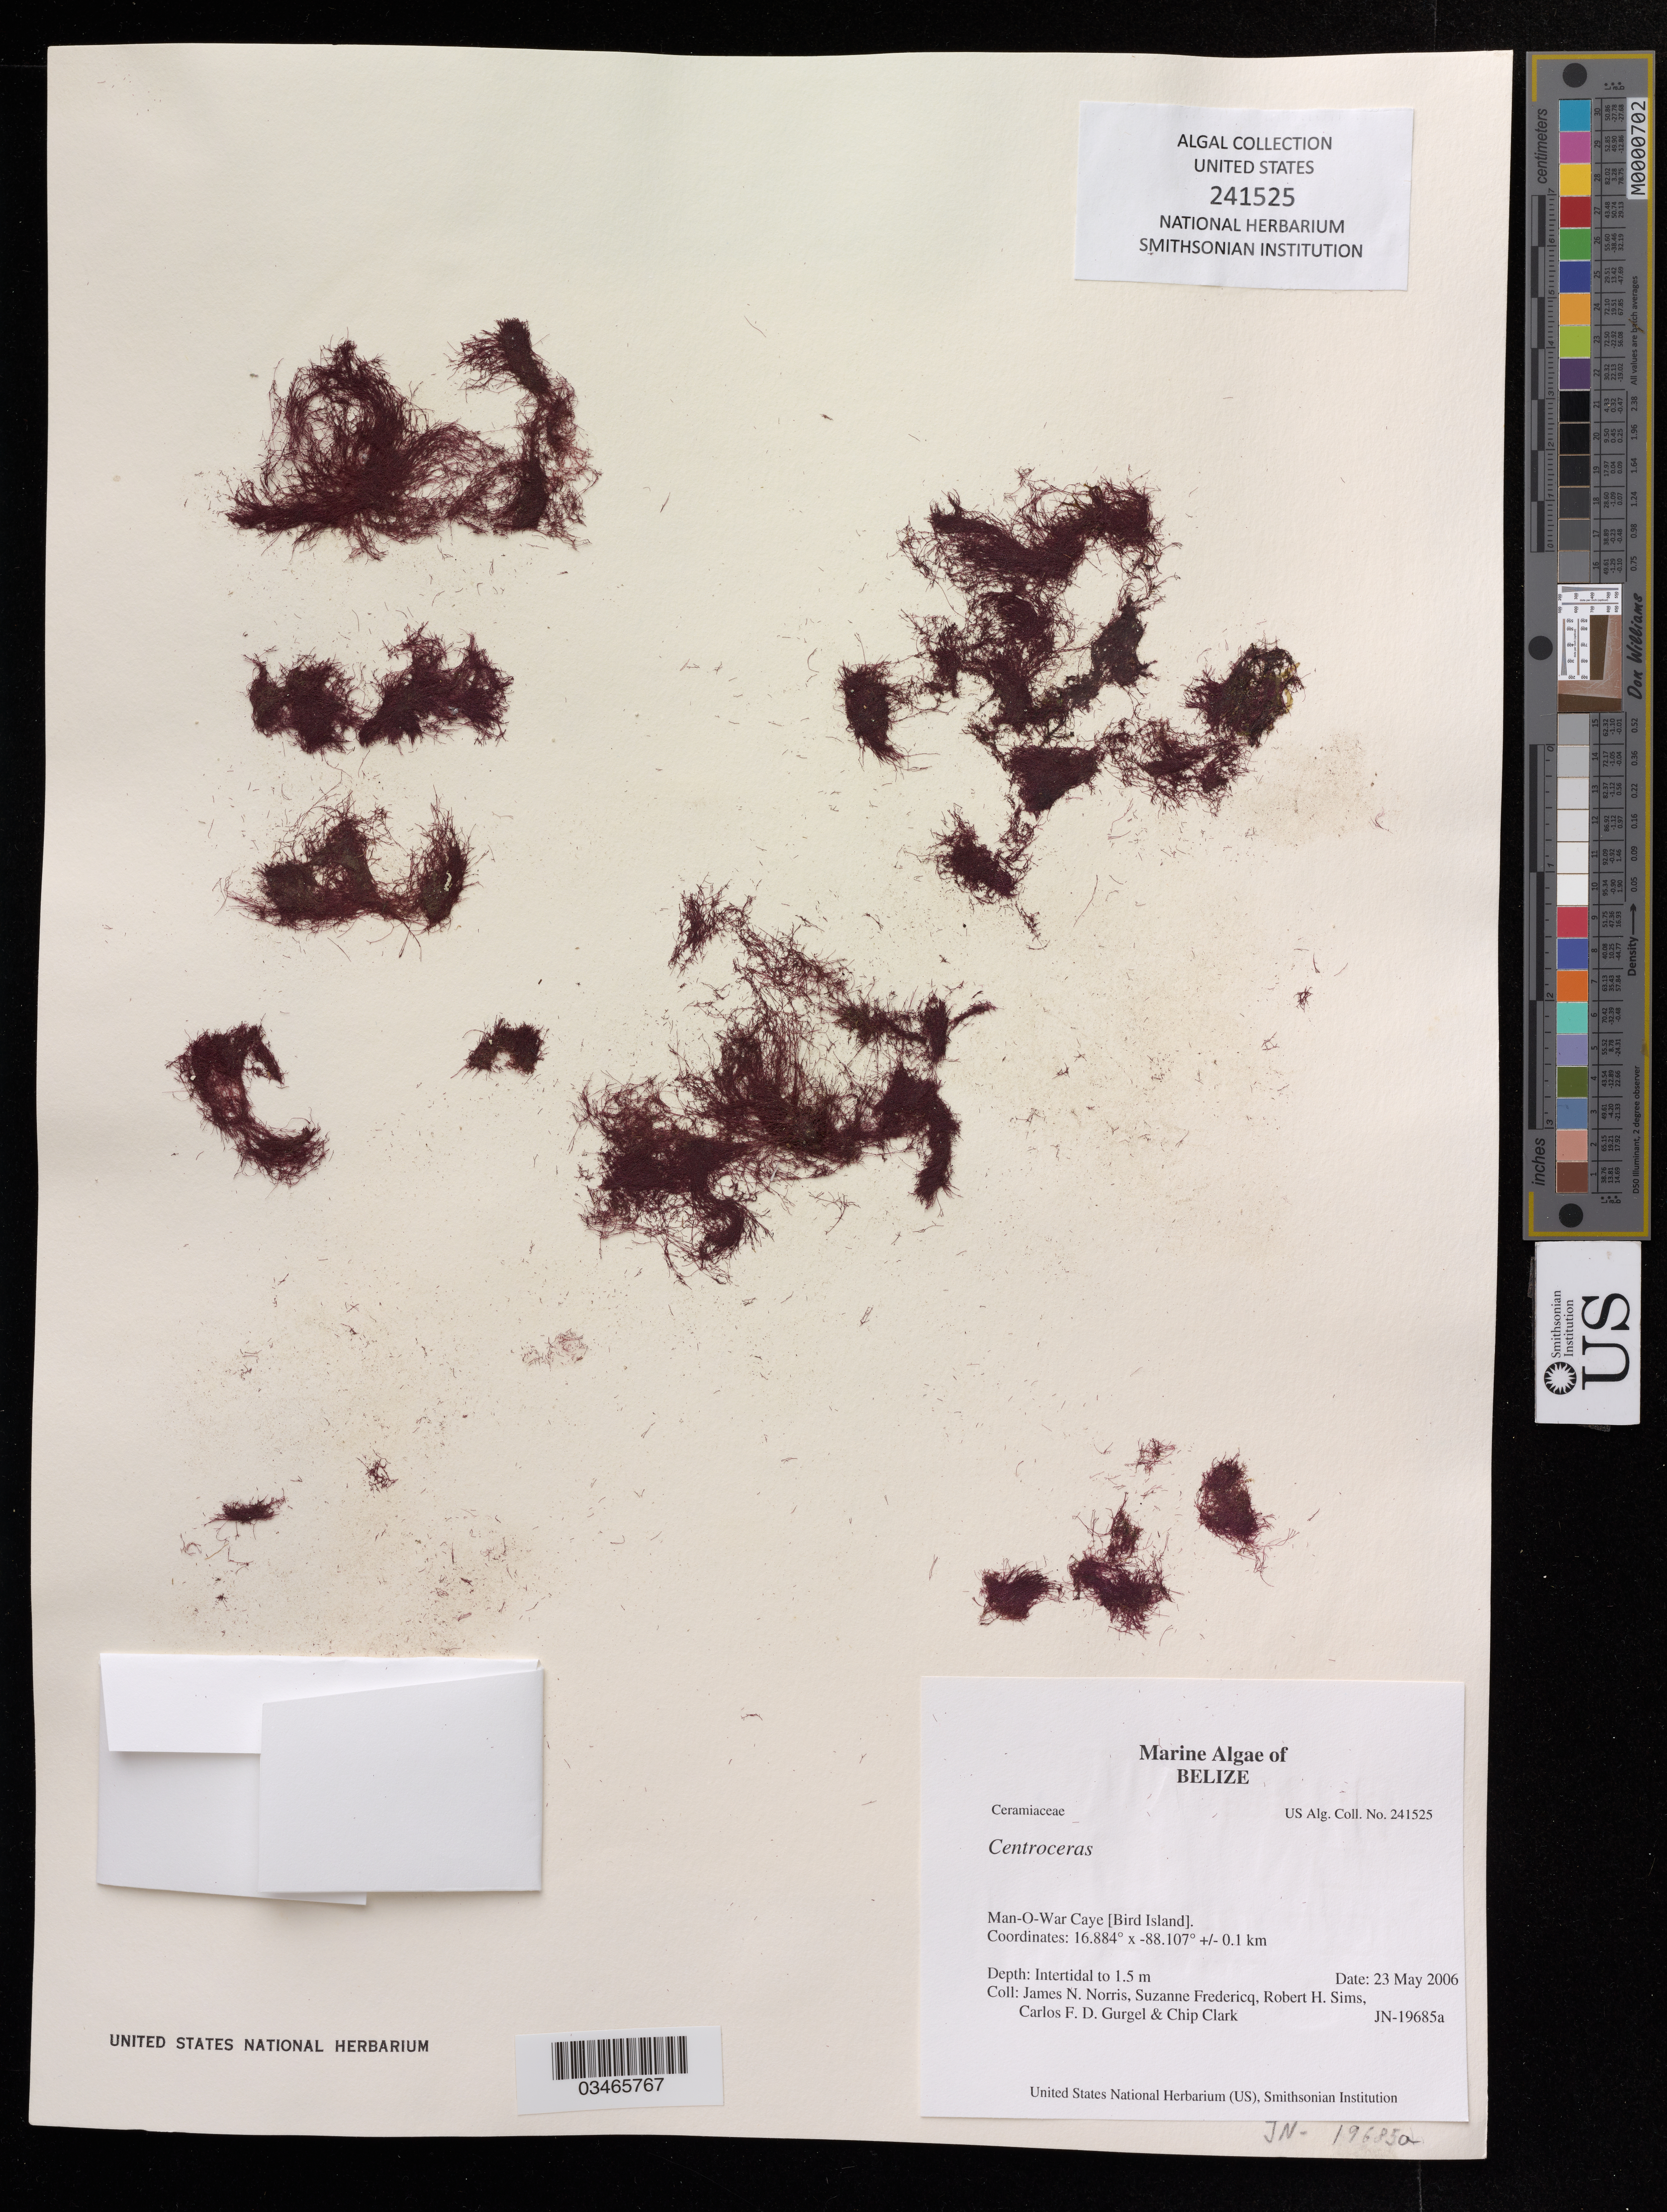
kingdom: Plantae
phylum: Rhodophyta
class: Florideophyceae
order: Ceramiales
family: Ceramiaceae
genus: Centroceras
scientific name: Centroceras sp.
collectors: J. Norris, S. Fredericq, R. H. Sims & C. Gurgel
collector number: JN-19685a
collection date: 2006-05-23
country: Belize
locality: Man-O-War Caye (Bird Island)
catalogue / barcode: US 241525